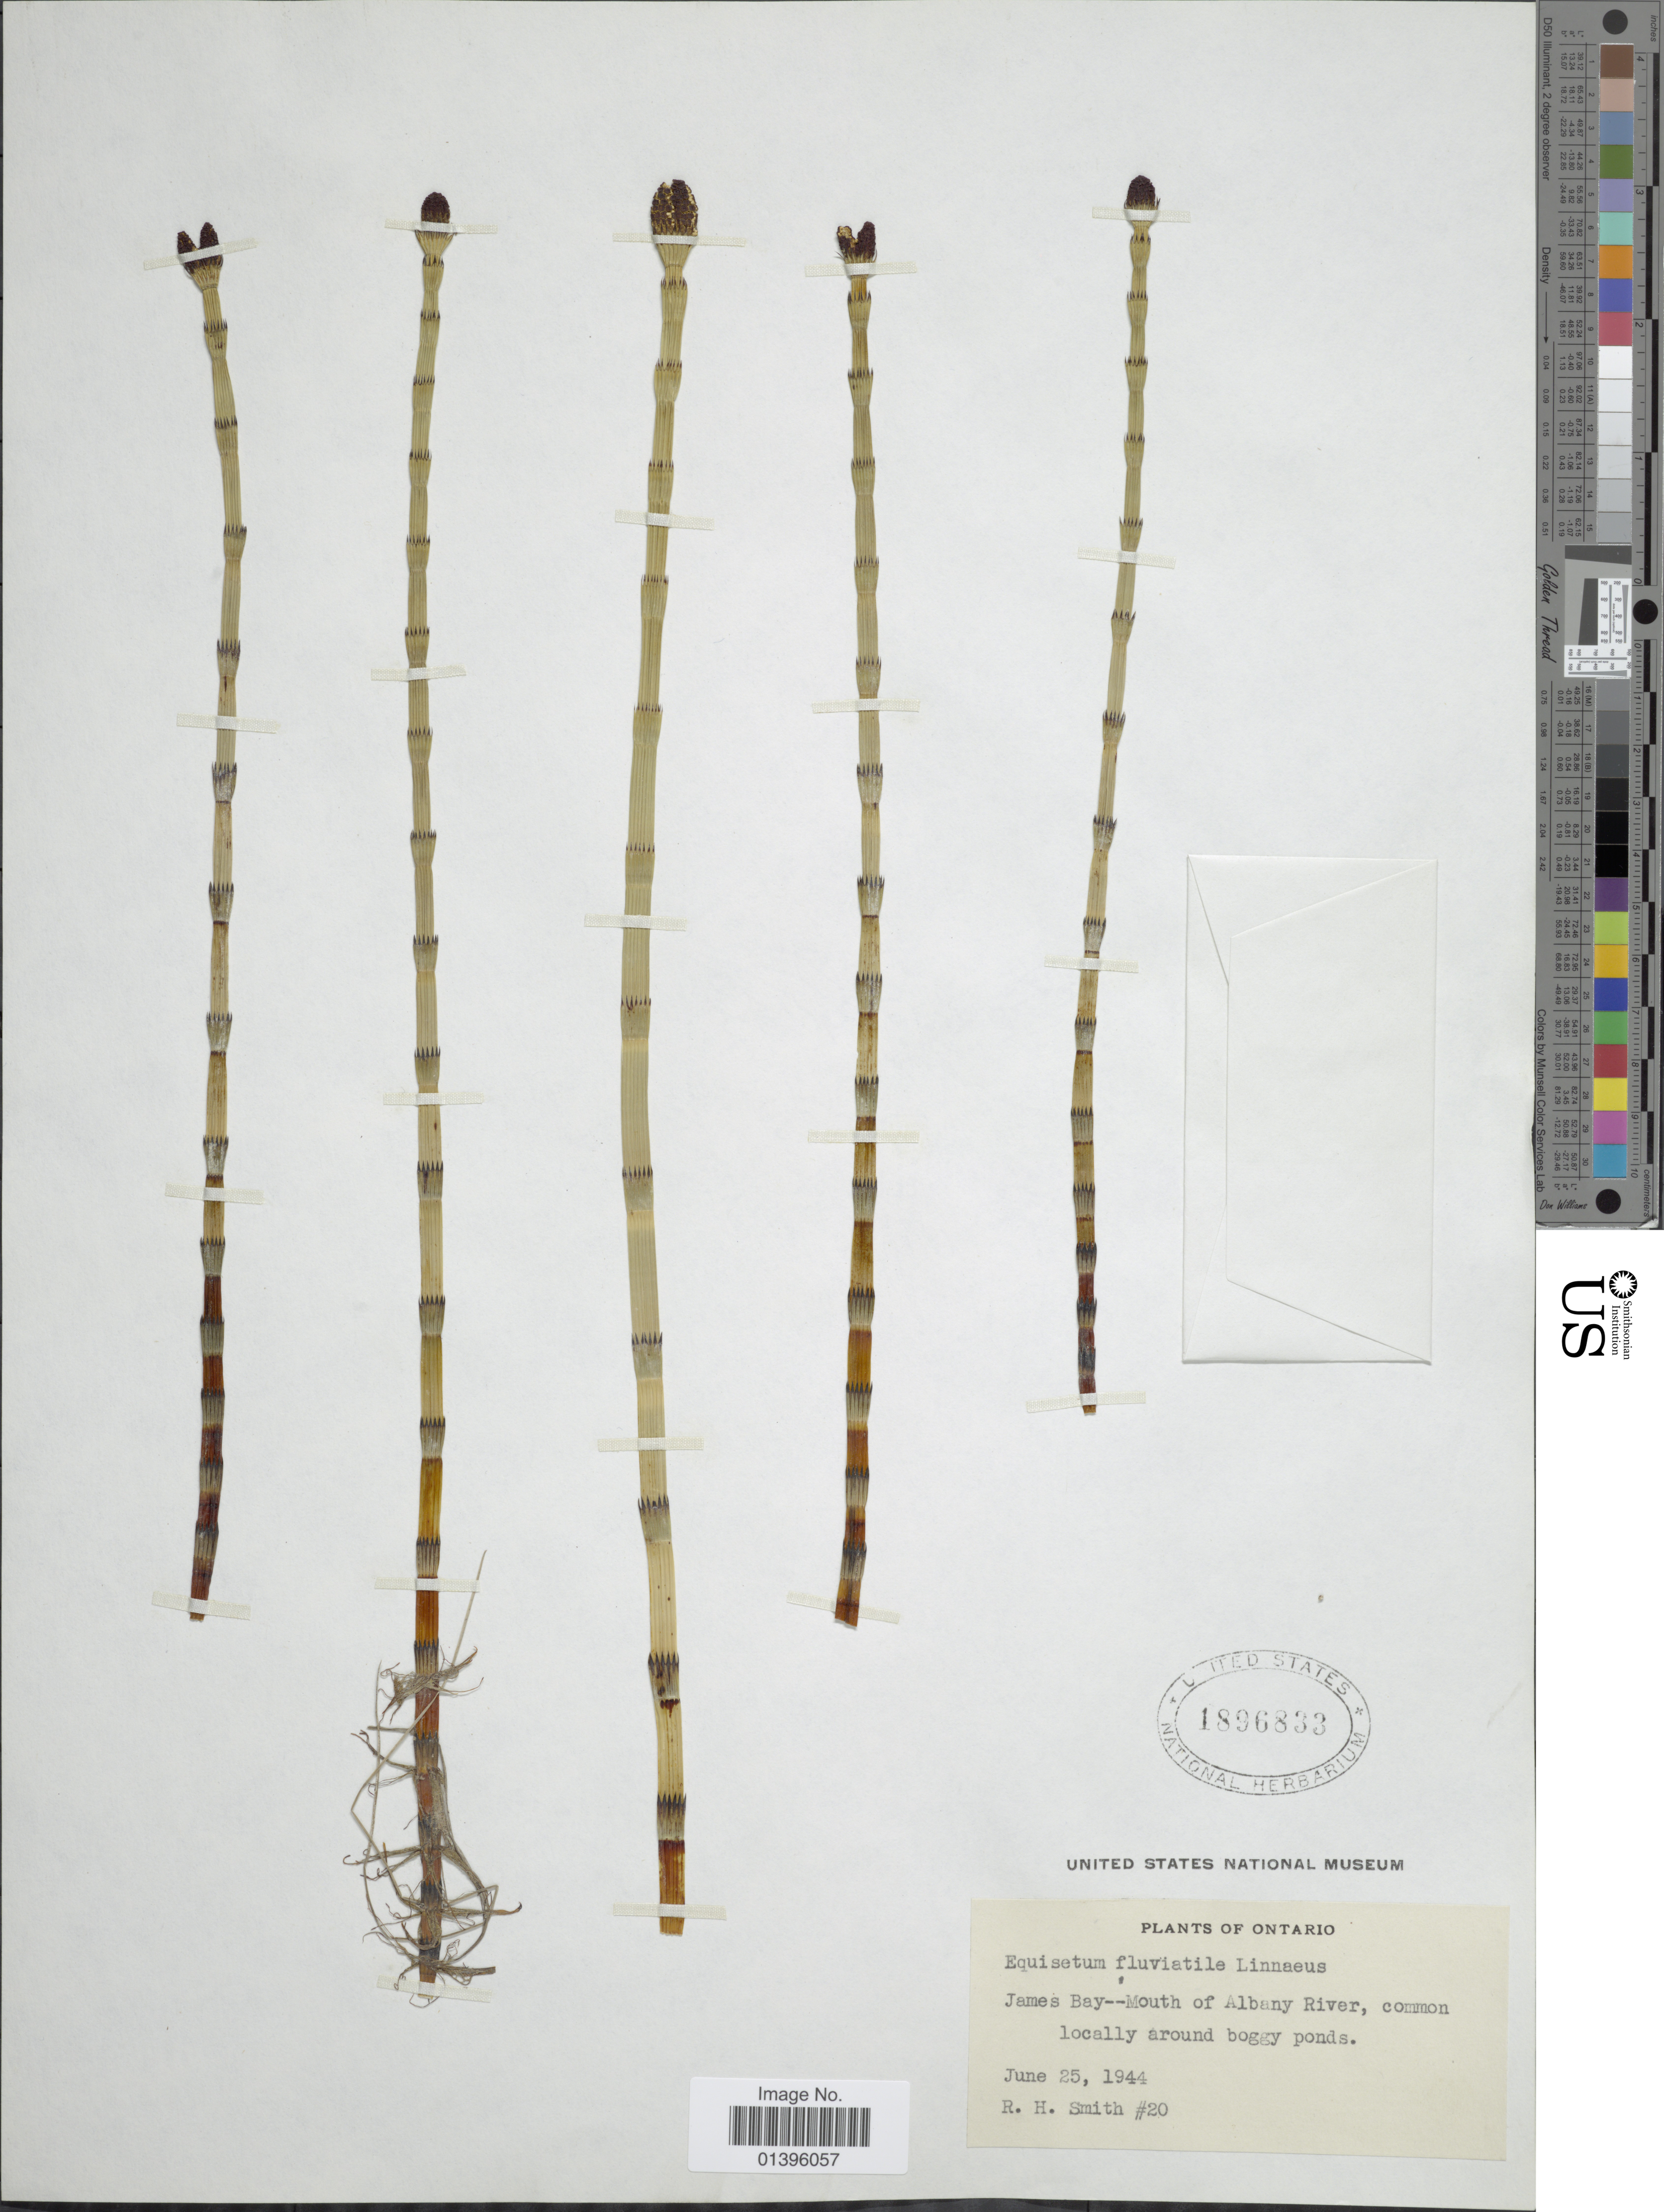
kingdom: Plantae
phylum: Tracheophyta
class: Polypodiopsida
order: Equisetales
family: Equisetaceae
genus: Equisetum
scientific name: Equisetum fluviatile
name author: L.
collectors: R. H. Smith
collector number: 20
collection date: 1944-06-25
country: Canada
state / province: Ontario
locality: James Bay -- Mouth of Albany River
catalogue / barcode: US 1896833